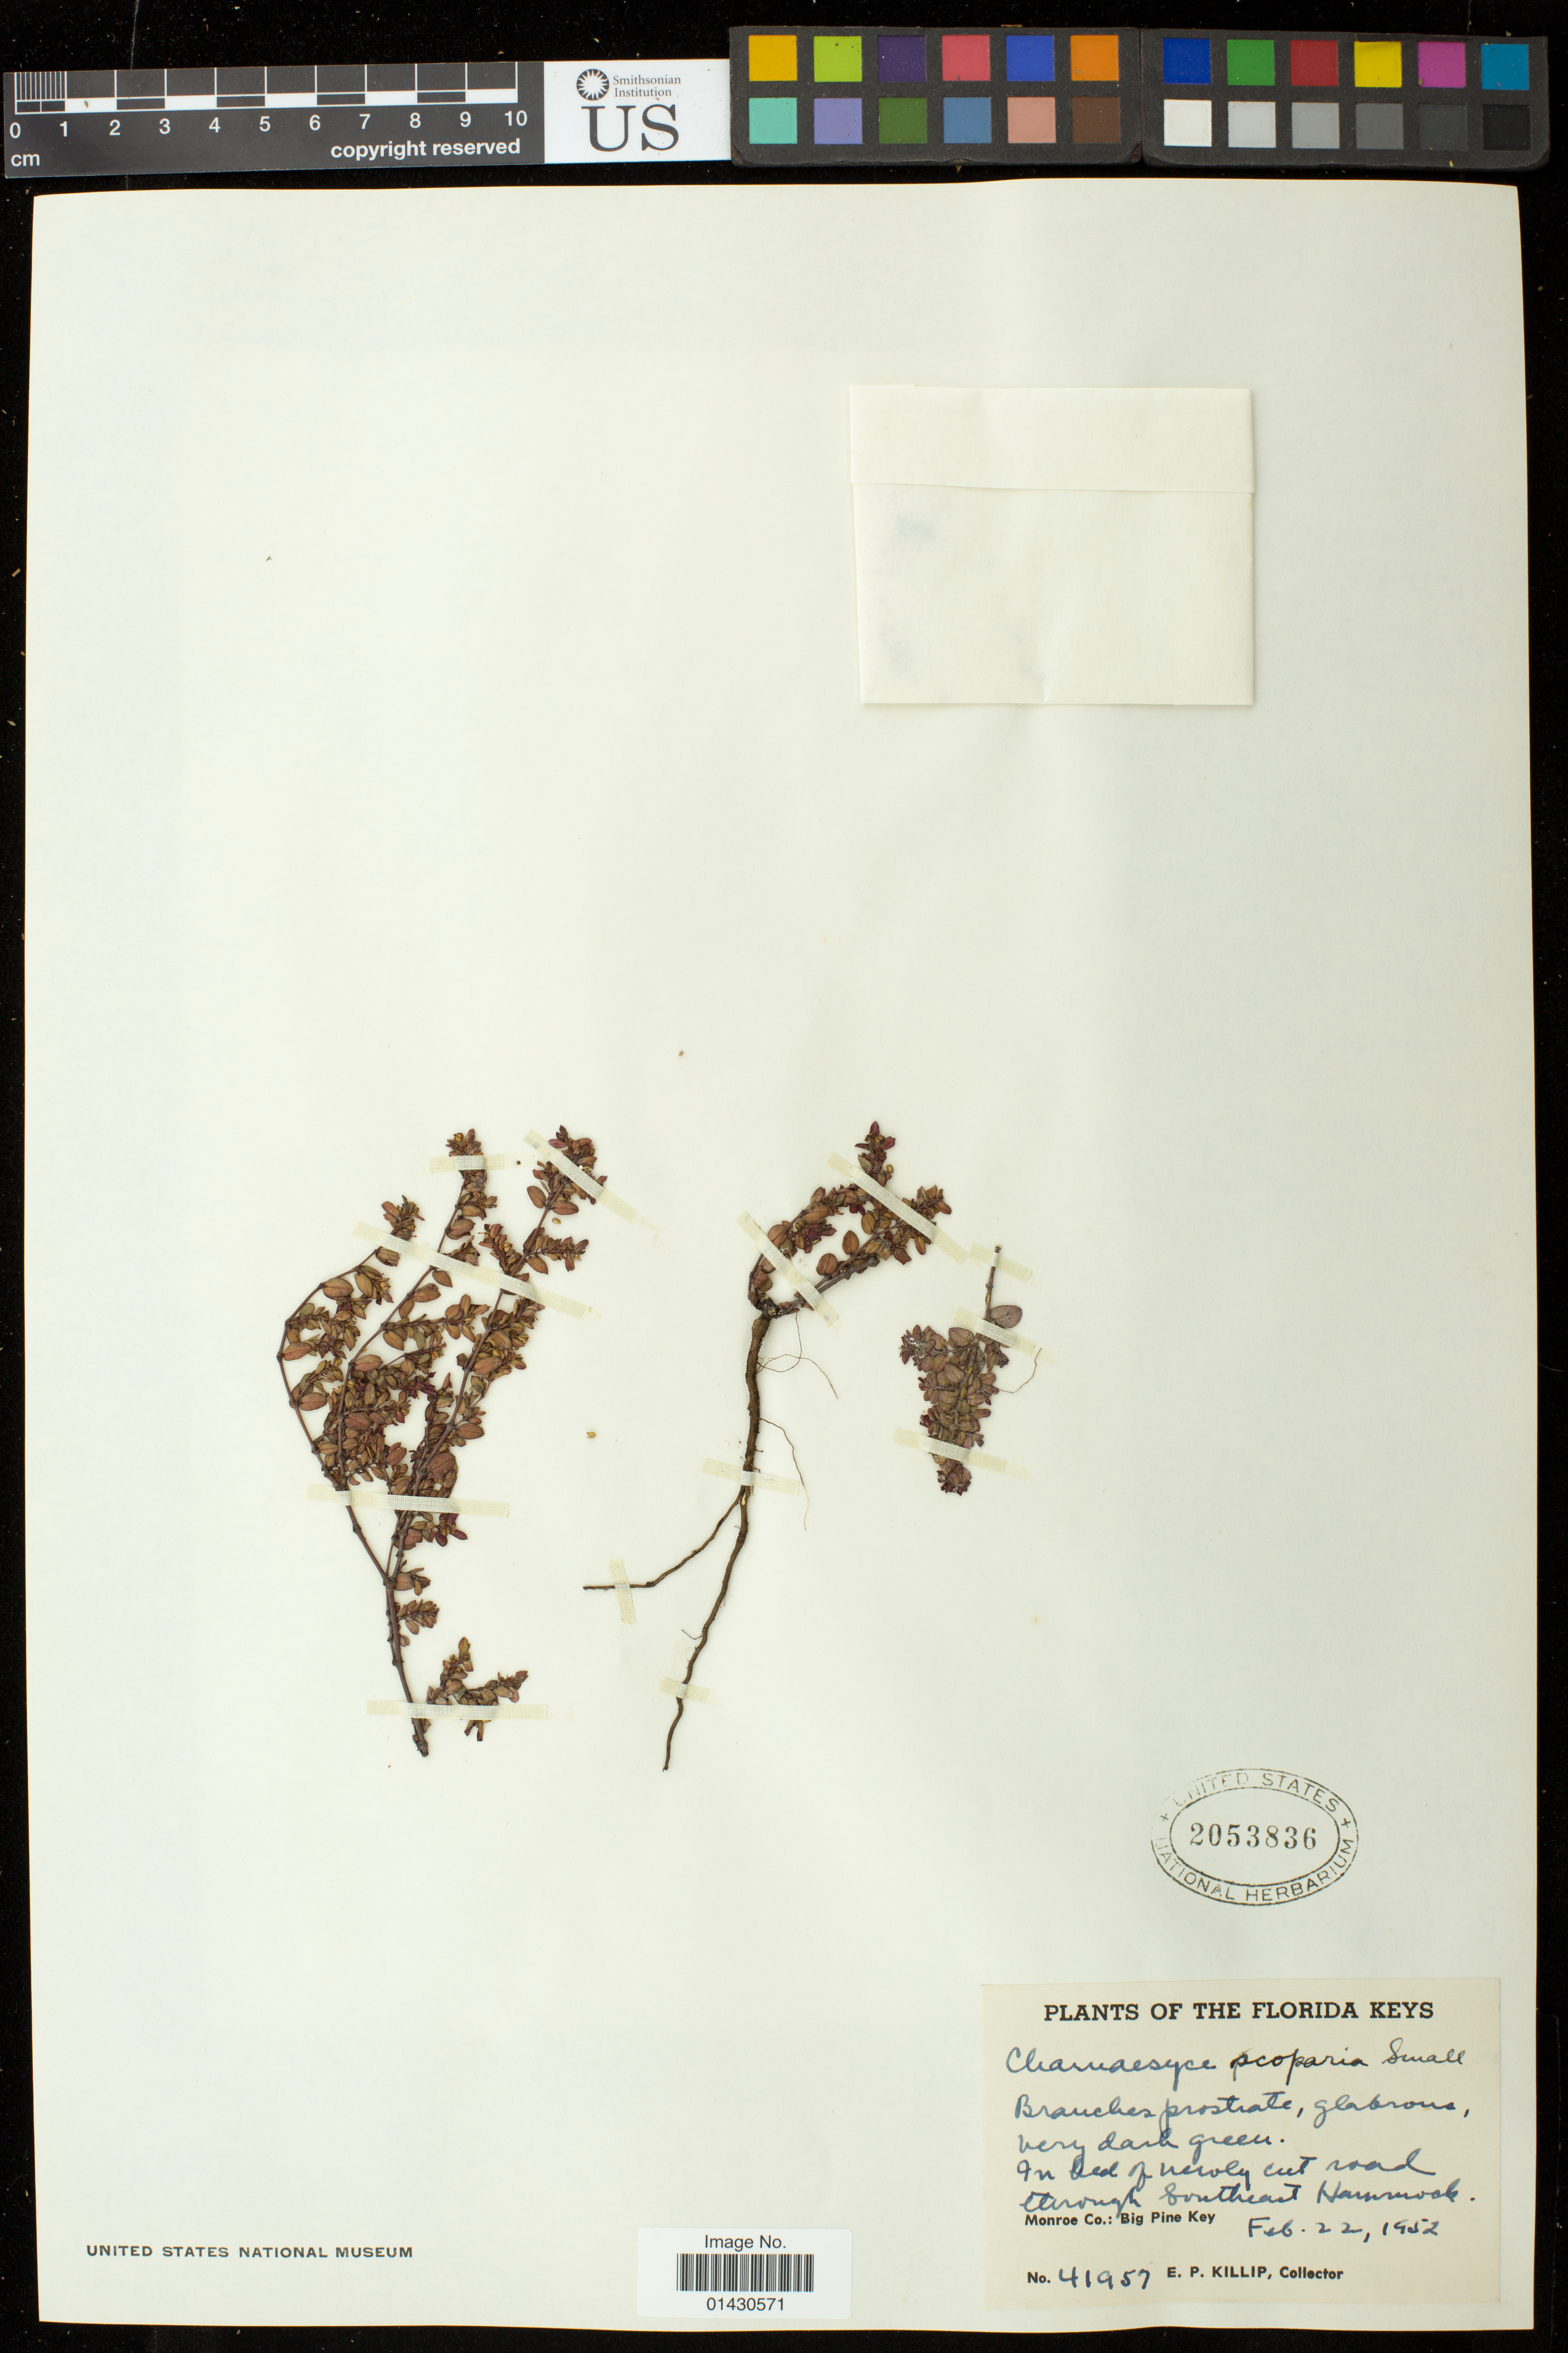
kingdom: Plantae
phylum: Tracheophyta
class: Magnoliopsida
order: Malpighiales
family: Euphorbiaceae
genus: Euphorbia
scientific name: Euphorbia porteriana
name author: (Small) Oudejans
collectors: E. P. Killip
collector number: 41957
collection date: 1952-02-22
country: United States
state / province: Florida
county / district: Monroe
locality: Big Pine Key, Southeast Hammock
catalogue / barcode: US 2053836